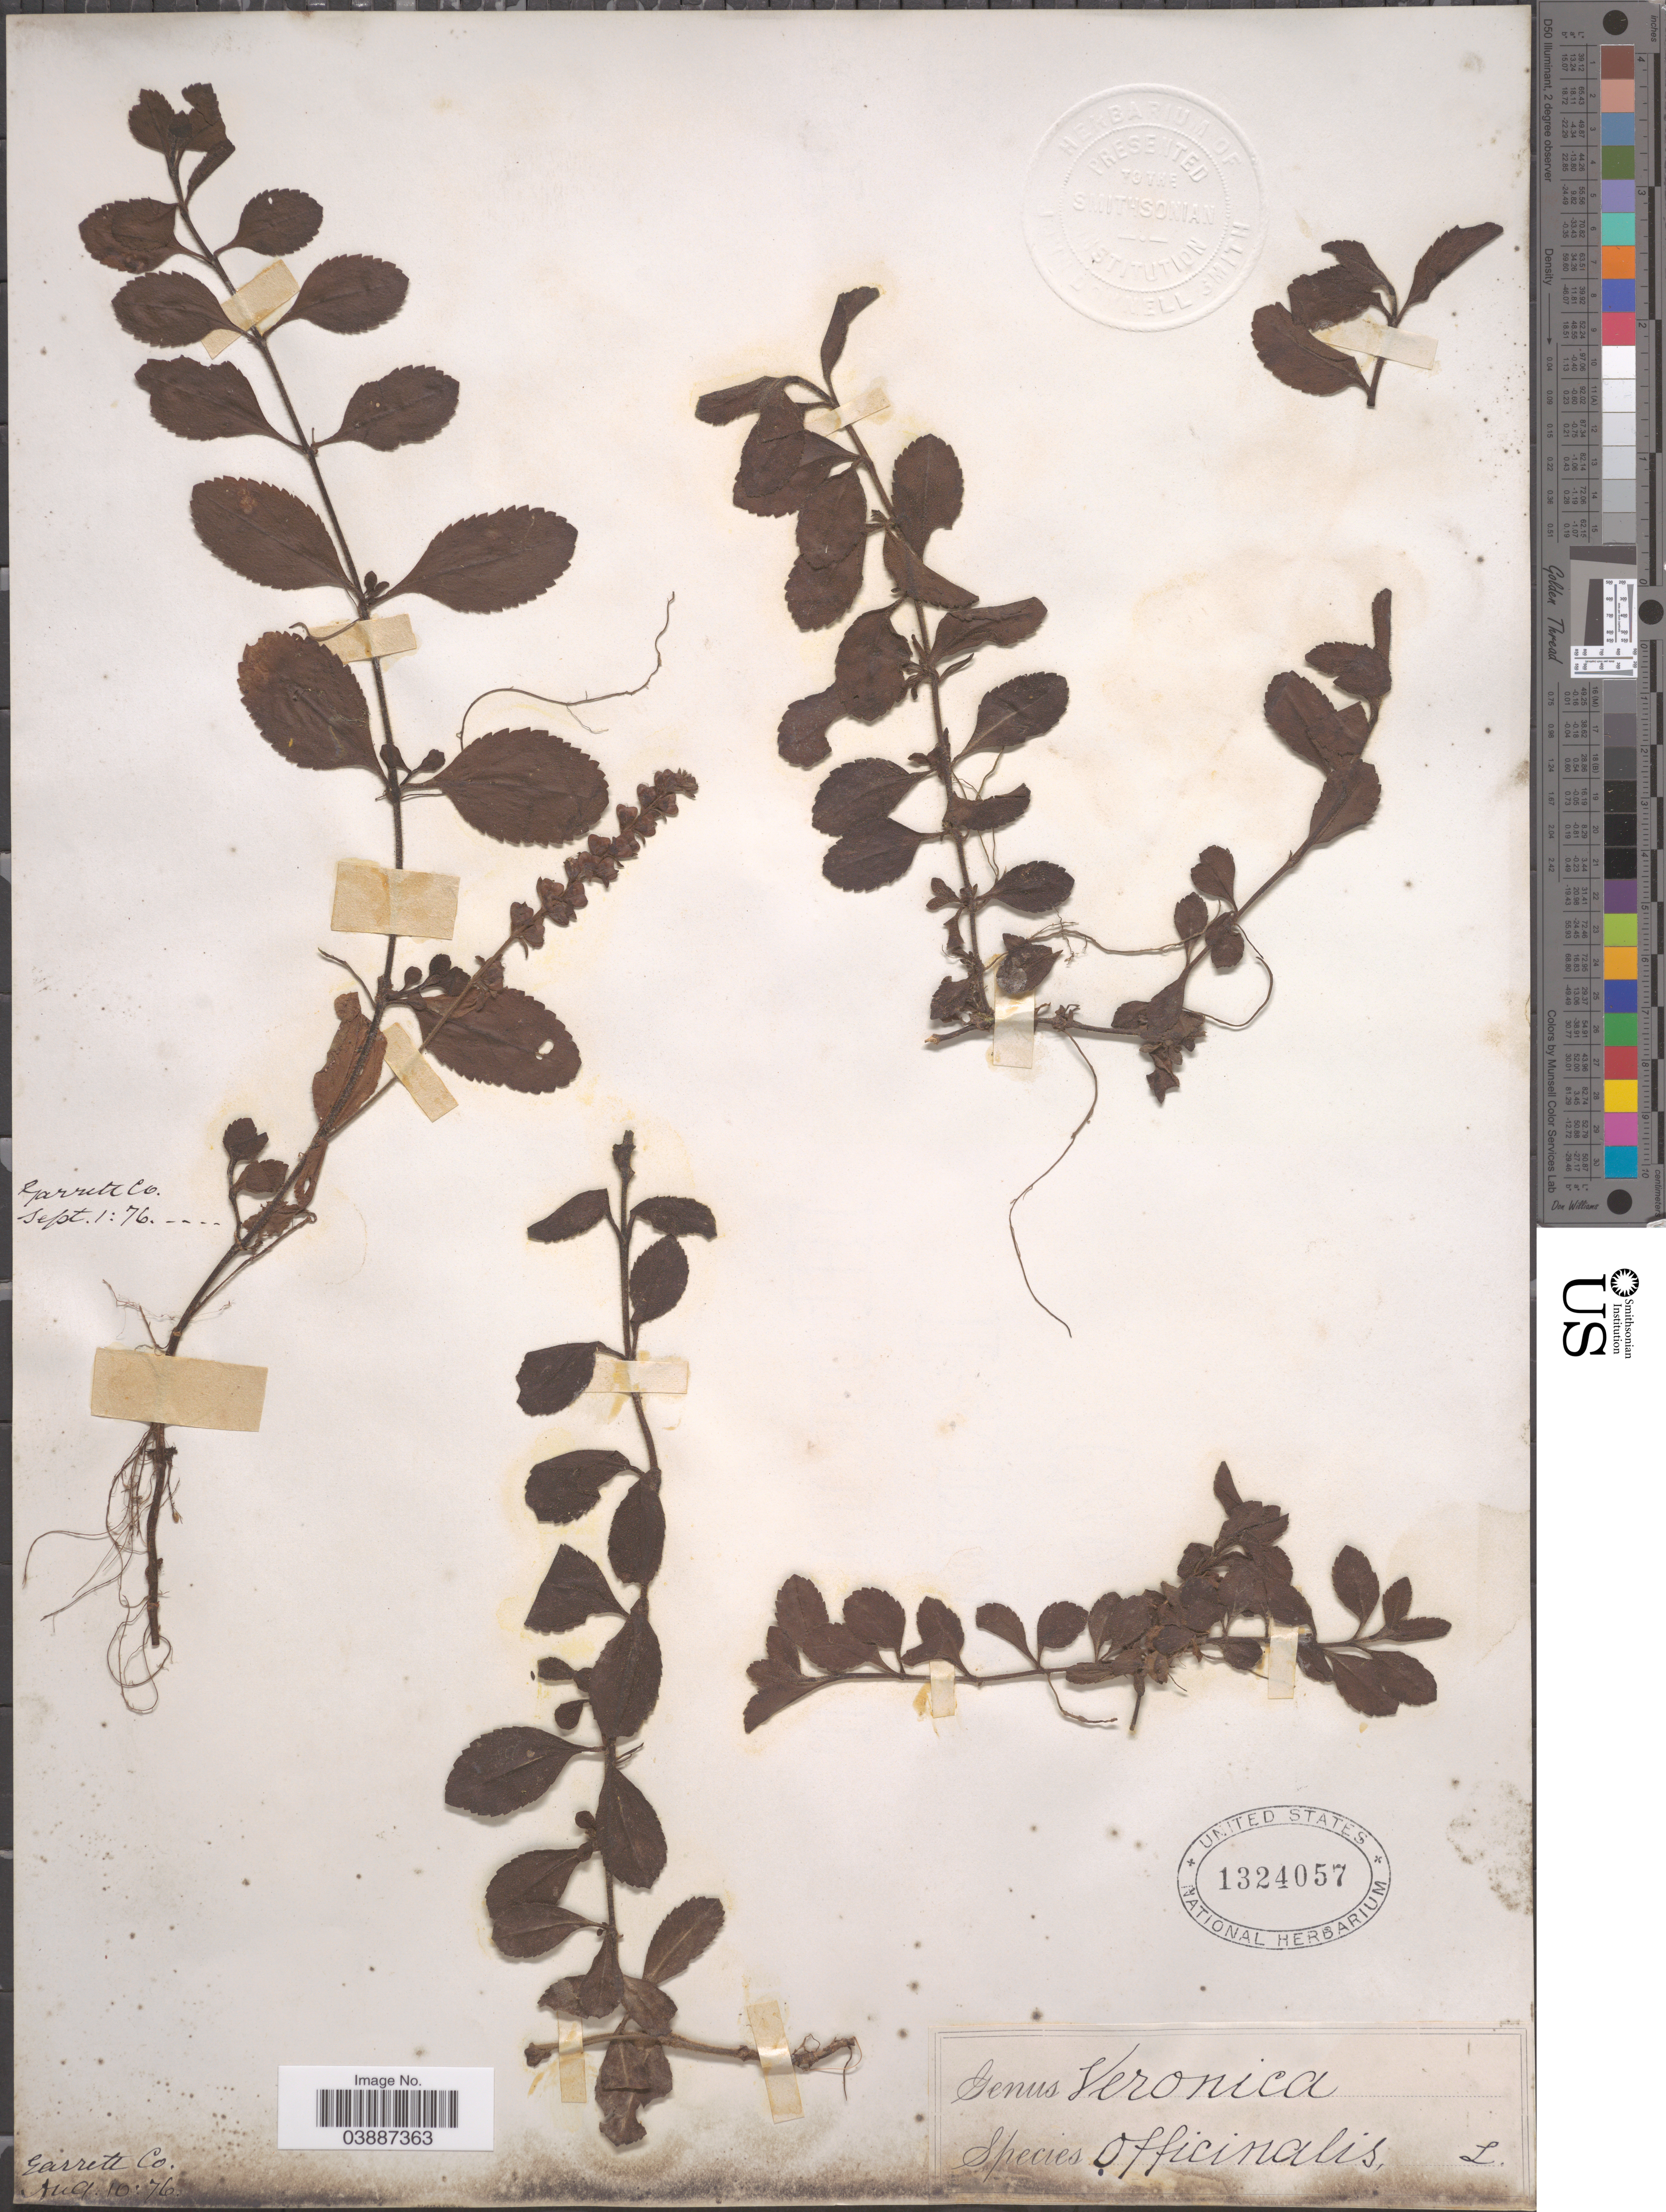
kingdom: Plantae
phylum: Tracheophyta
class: Magnoliopsida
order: Lamiales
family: Plantaginaceae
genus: Veronica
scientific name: Veronica officinalis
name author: L.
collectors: J. Donnell Smith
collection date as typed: Transcribed d/m/y: 10/8/76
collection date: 1876-08-10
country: United States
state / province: Maryland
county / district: Garrett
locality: Garrett Co.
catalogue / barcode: US 1324057